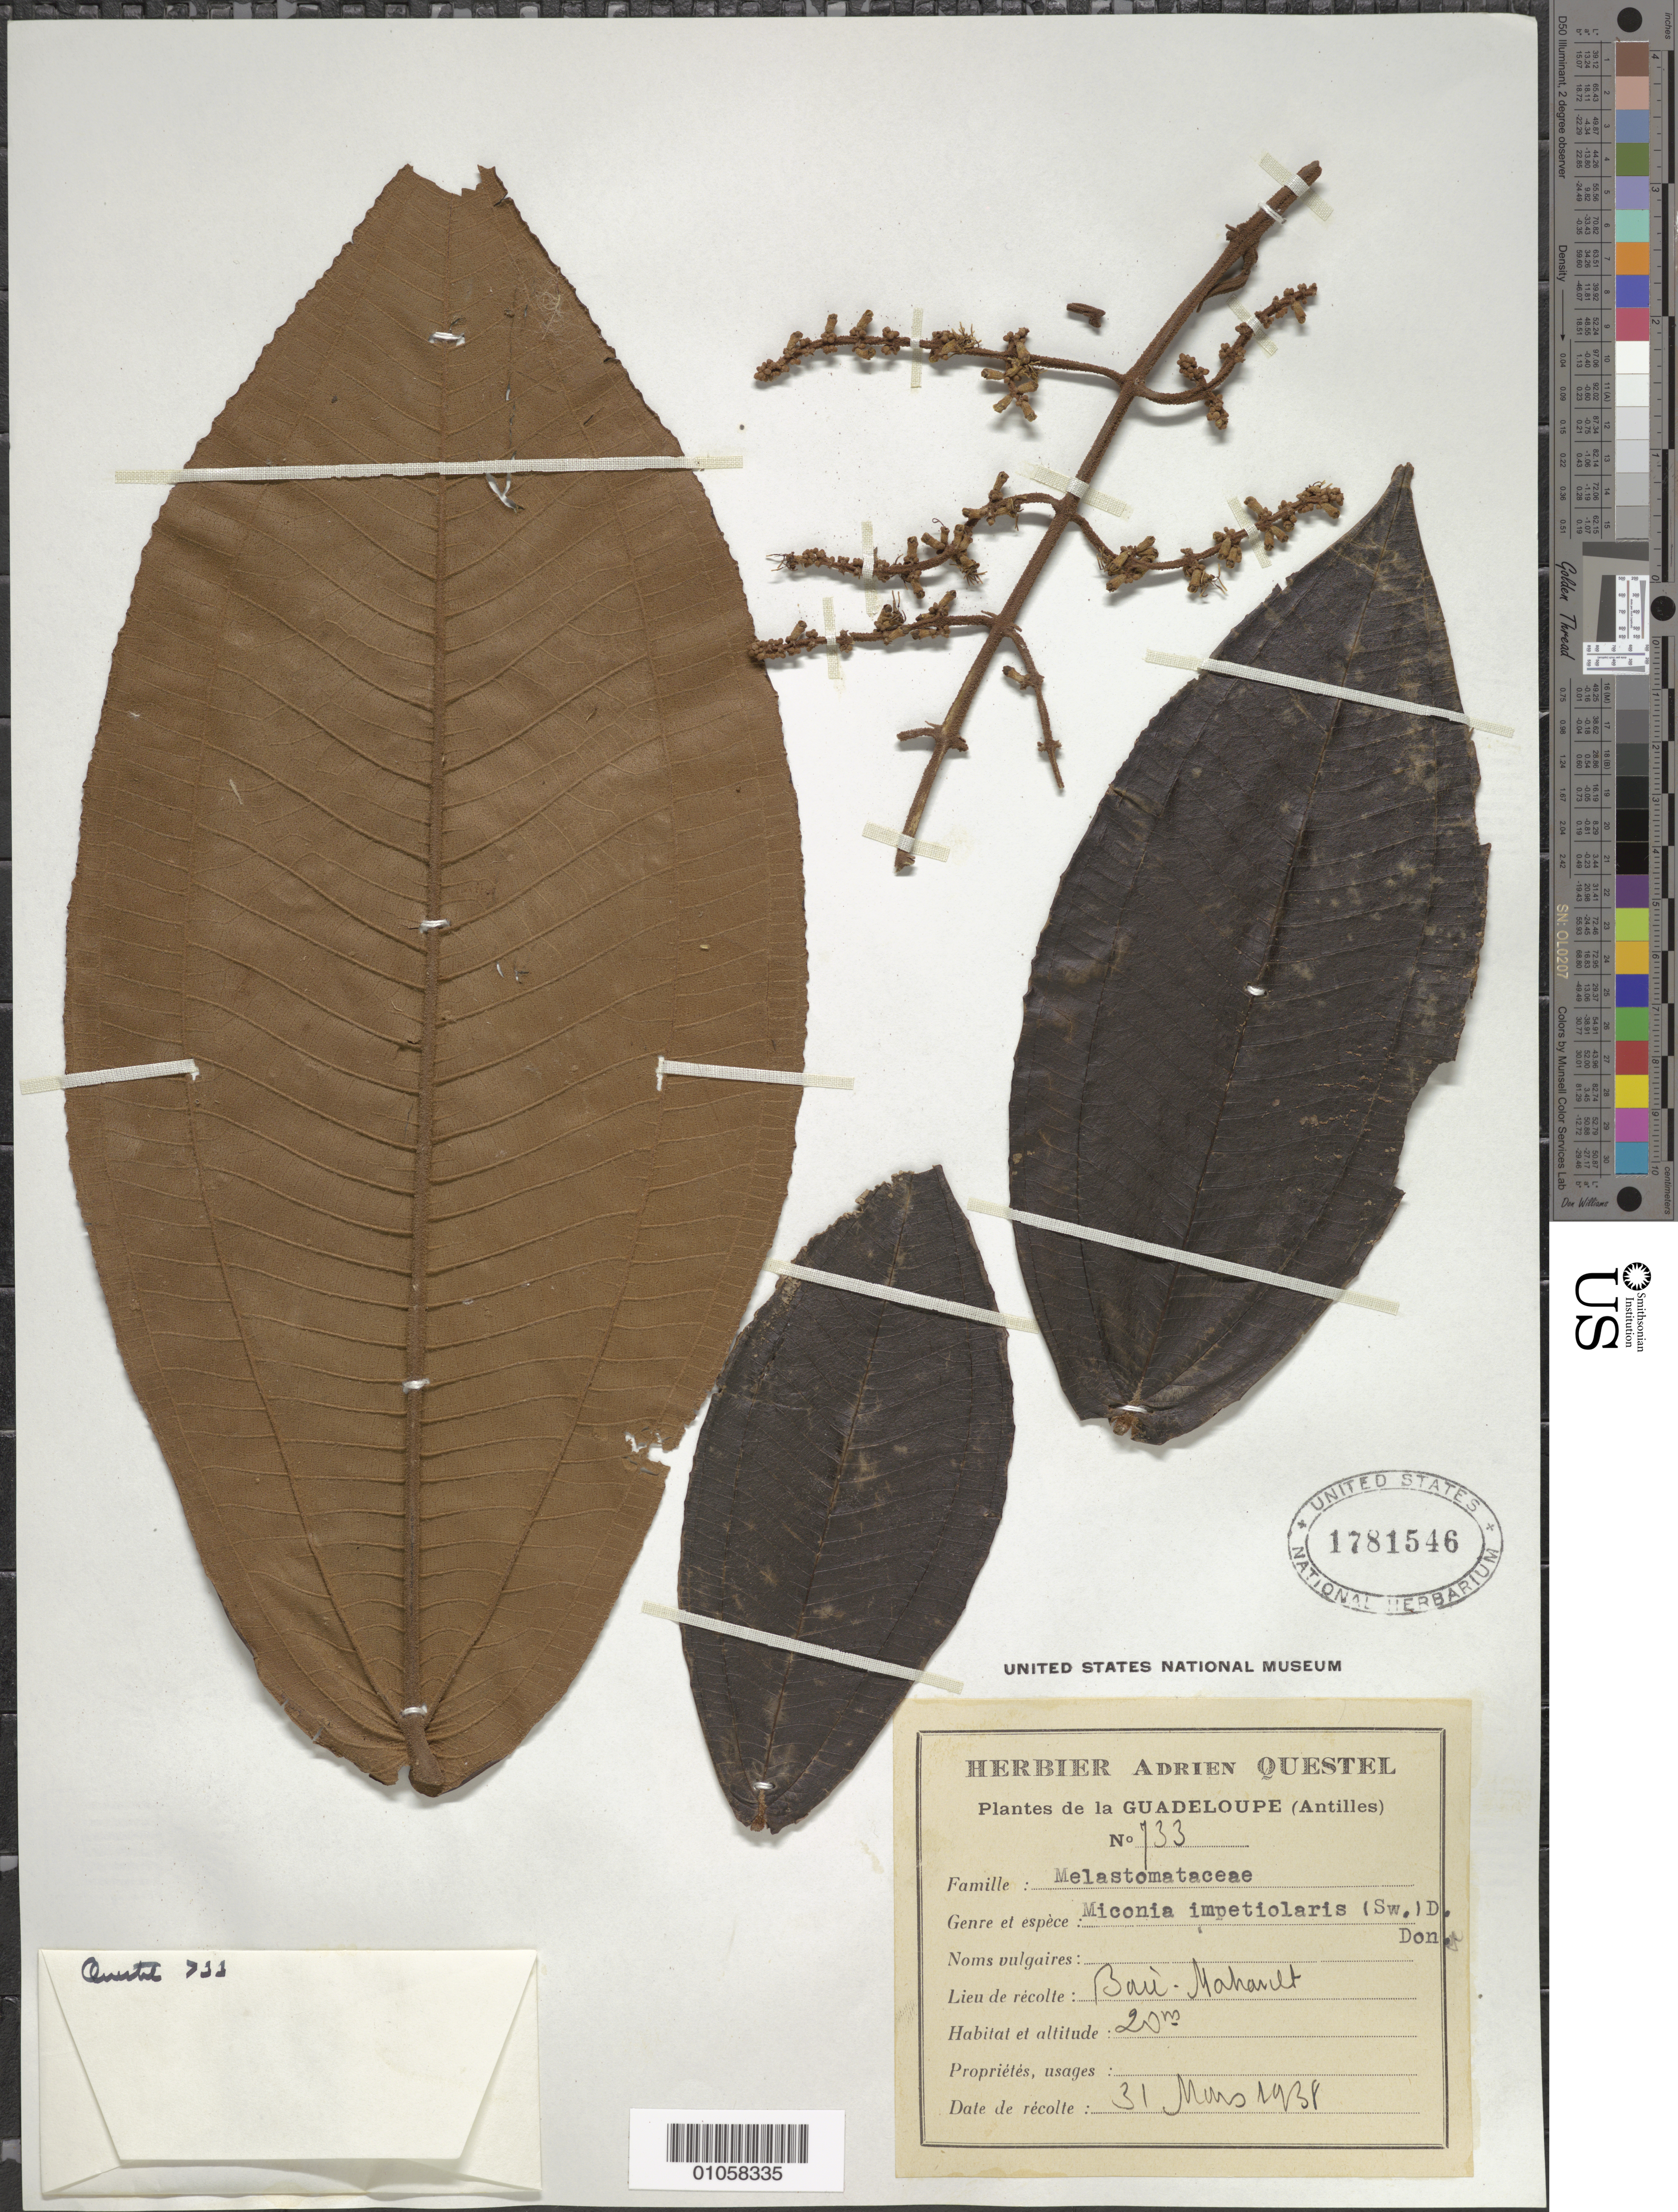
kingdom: Plantae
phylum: Tracheophyta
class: Magnoliopsida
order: Myrtales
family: Melastomataceae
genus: Miconia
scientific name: Miconia impetiolaris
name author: (Sw.) D. Don ex DC.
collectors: A. Questel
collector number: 733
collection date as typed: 31 Mar 1938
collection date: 1938-03-31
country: Guadeloupe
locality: Baie-Mahault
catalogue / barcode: US 1781546